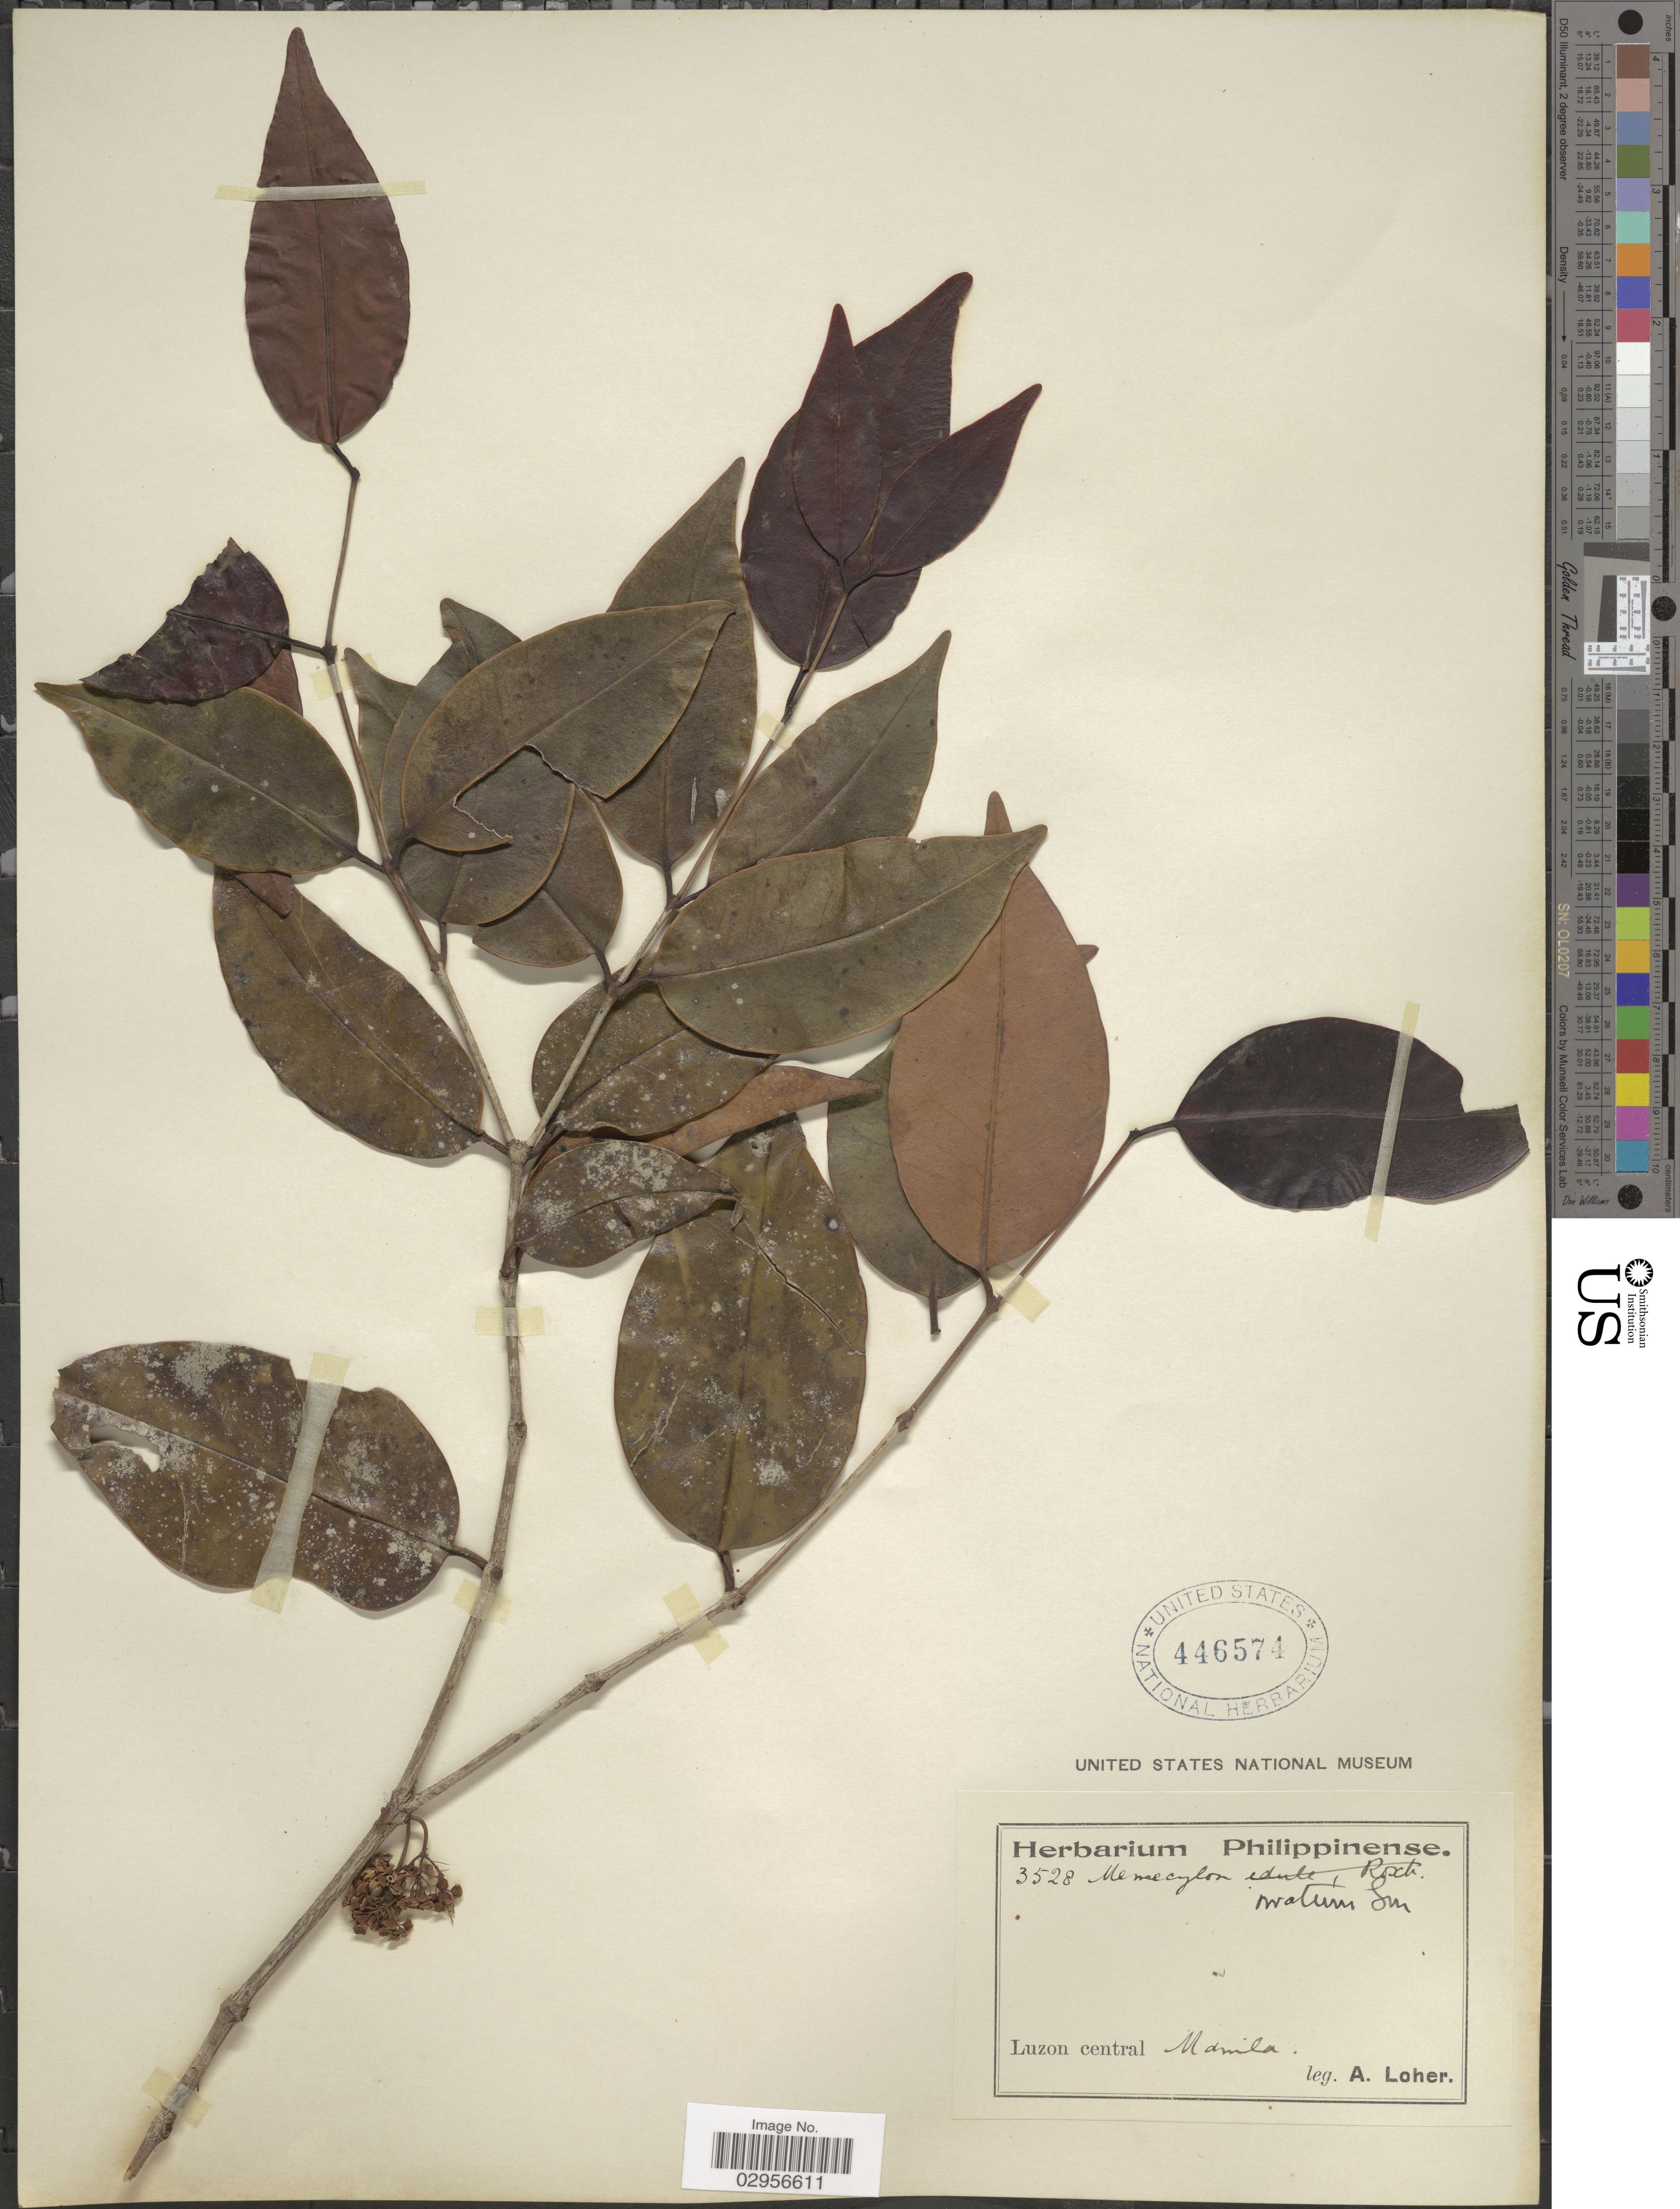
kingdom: Plantae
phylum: Tracheophyta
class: Magnoliopsida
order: Myrtales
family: Melastomataceae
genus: Memecylon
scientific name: Memecylon edule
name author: Roxb.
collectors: A. Loher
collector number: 3528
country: Philippines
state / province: Central Luzon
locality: Luzon central, Manila.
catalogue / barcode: US 446574